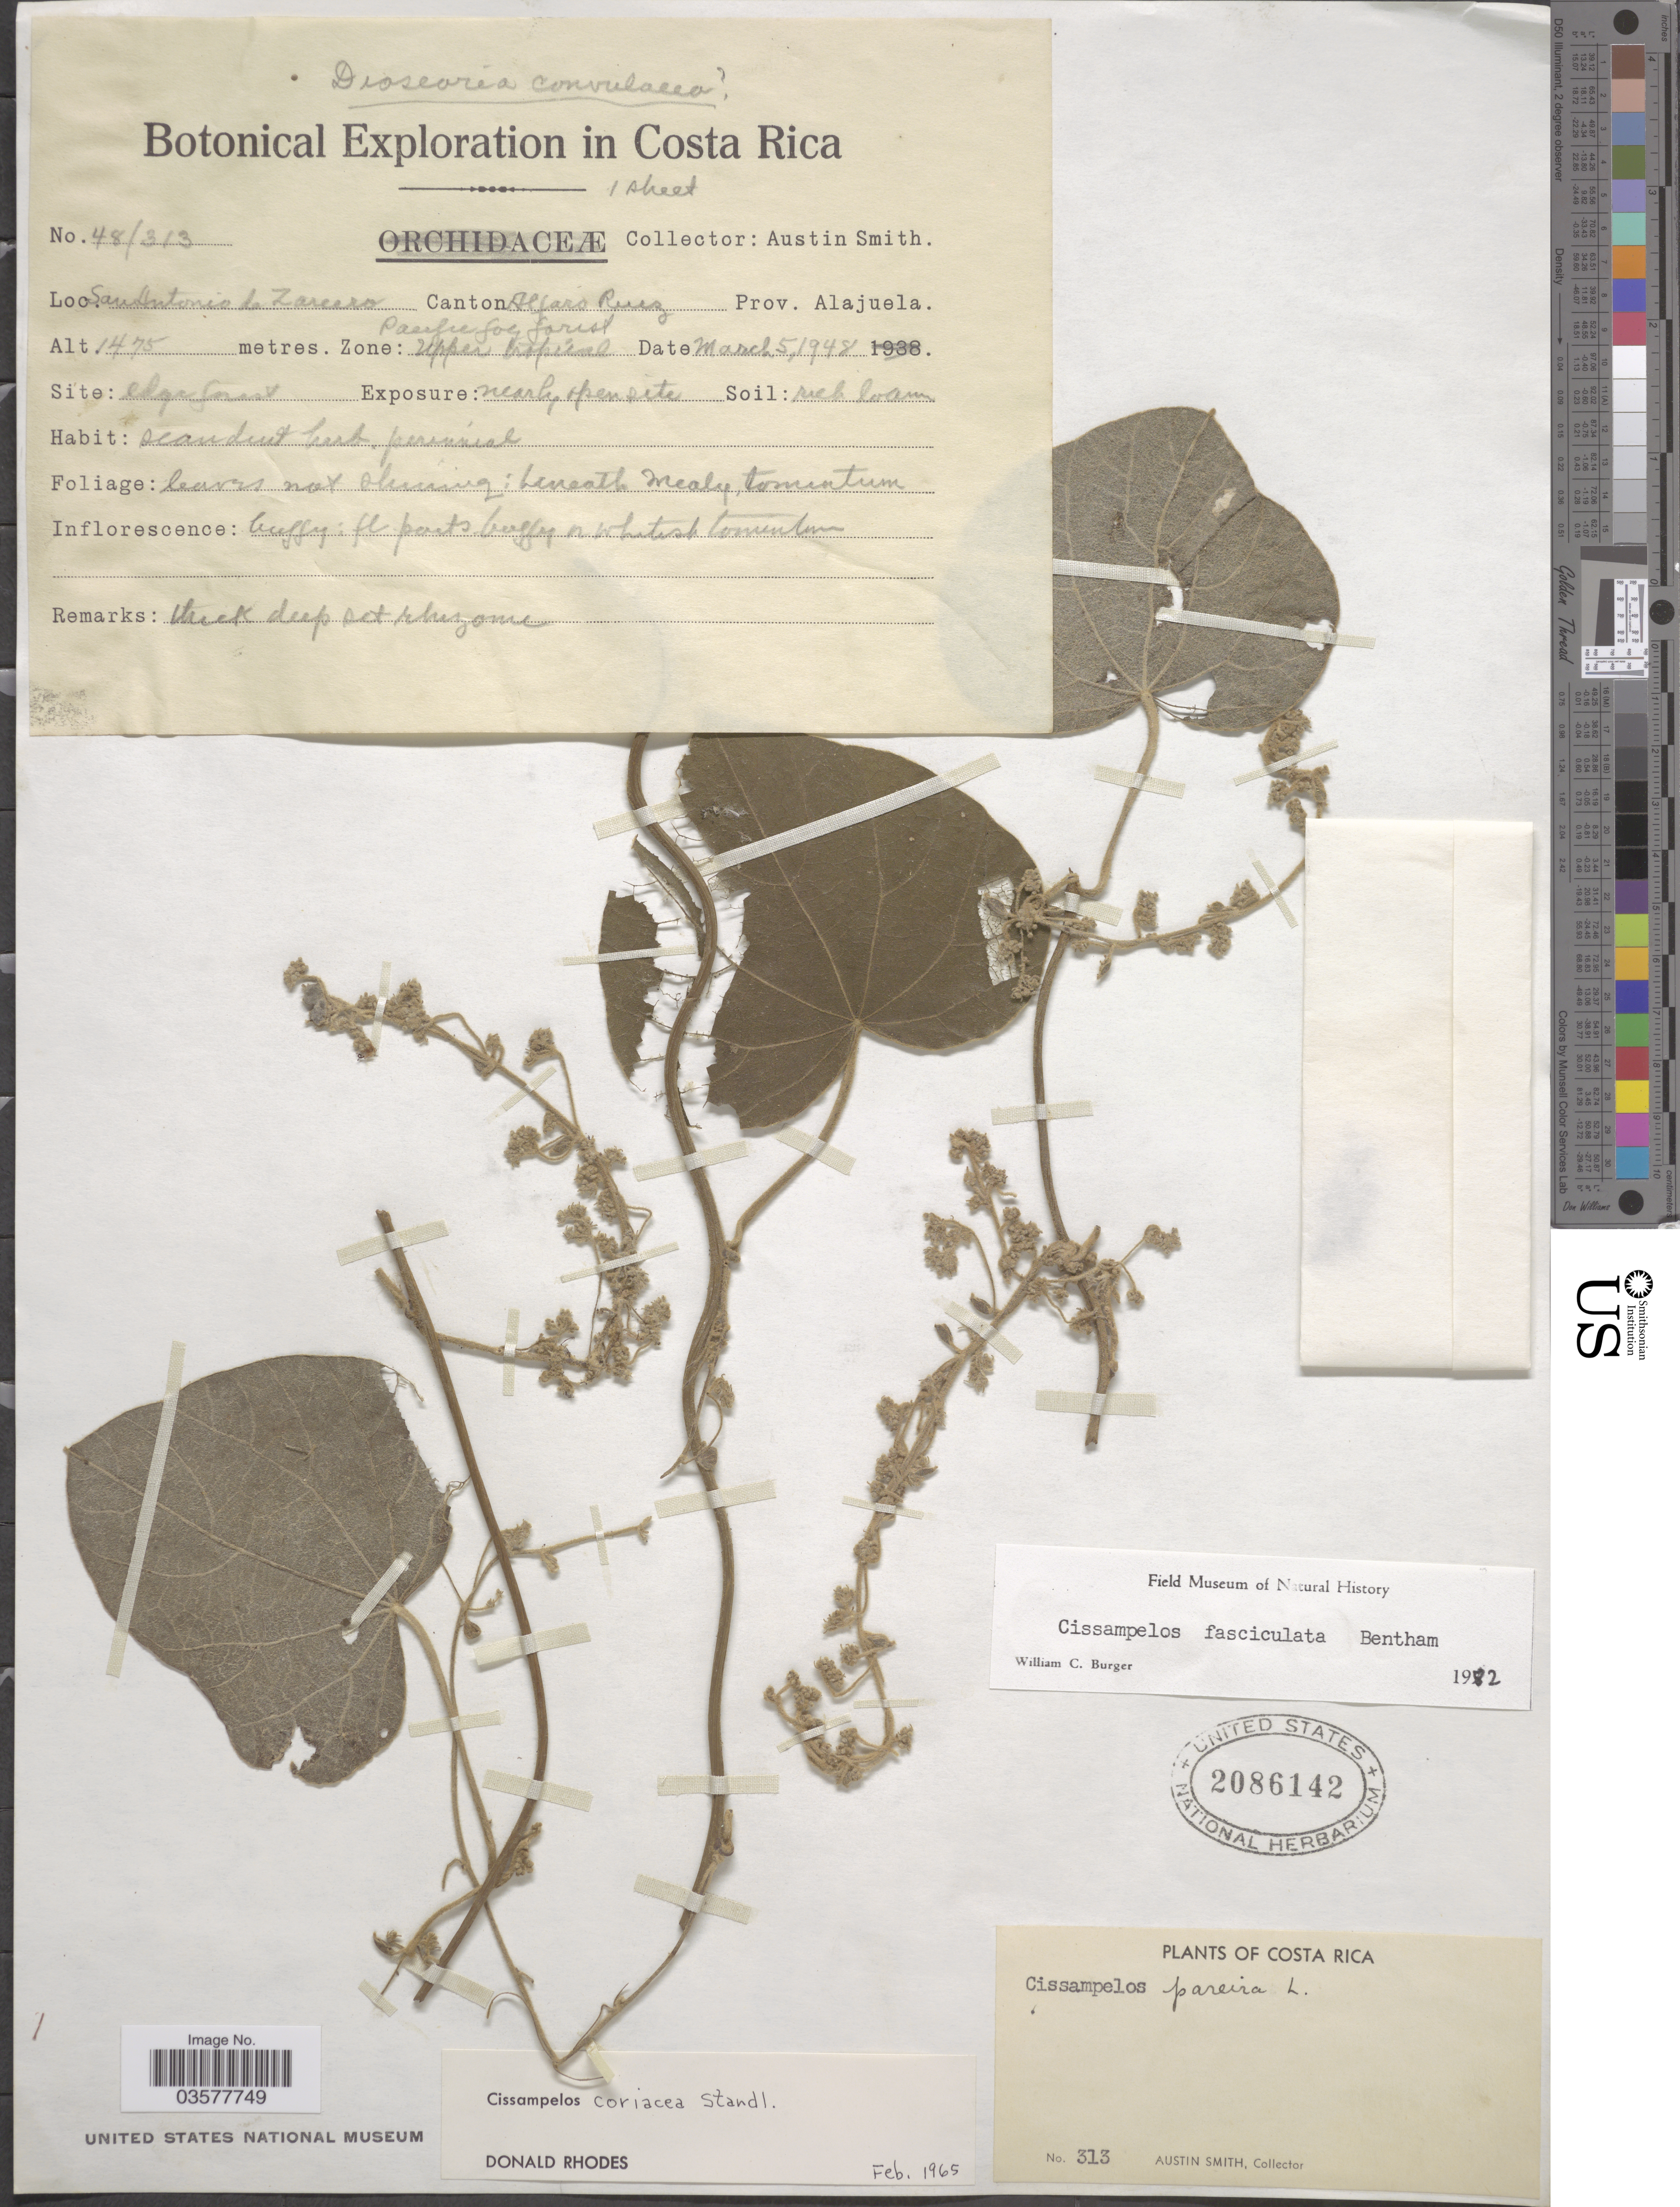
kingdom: Plantae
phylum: Tracheophyta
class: Magnoliopsida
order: Ranunculales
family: Menispermaceae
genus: Cissampelos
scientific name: Cissampelos fasciculata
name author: Benth.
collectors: Aust P. Smith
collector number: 48/313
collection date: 1948-03-05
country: Costa Rica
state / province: Alajuela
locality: San Antonio de Zarcero, Alfaro Ruiz canton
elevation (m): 1475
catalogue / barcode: US 2086142